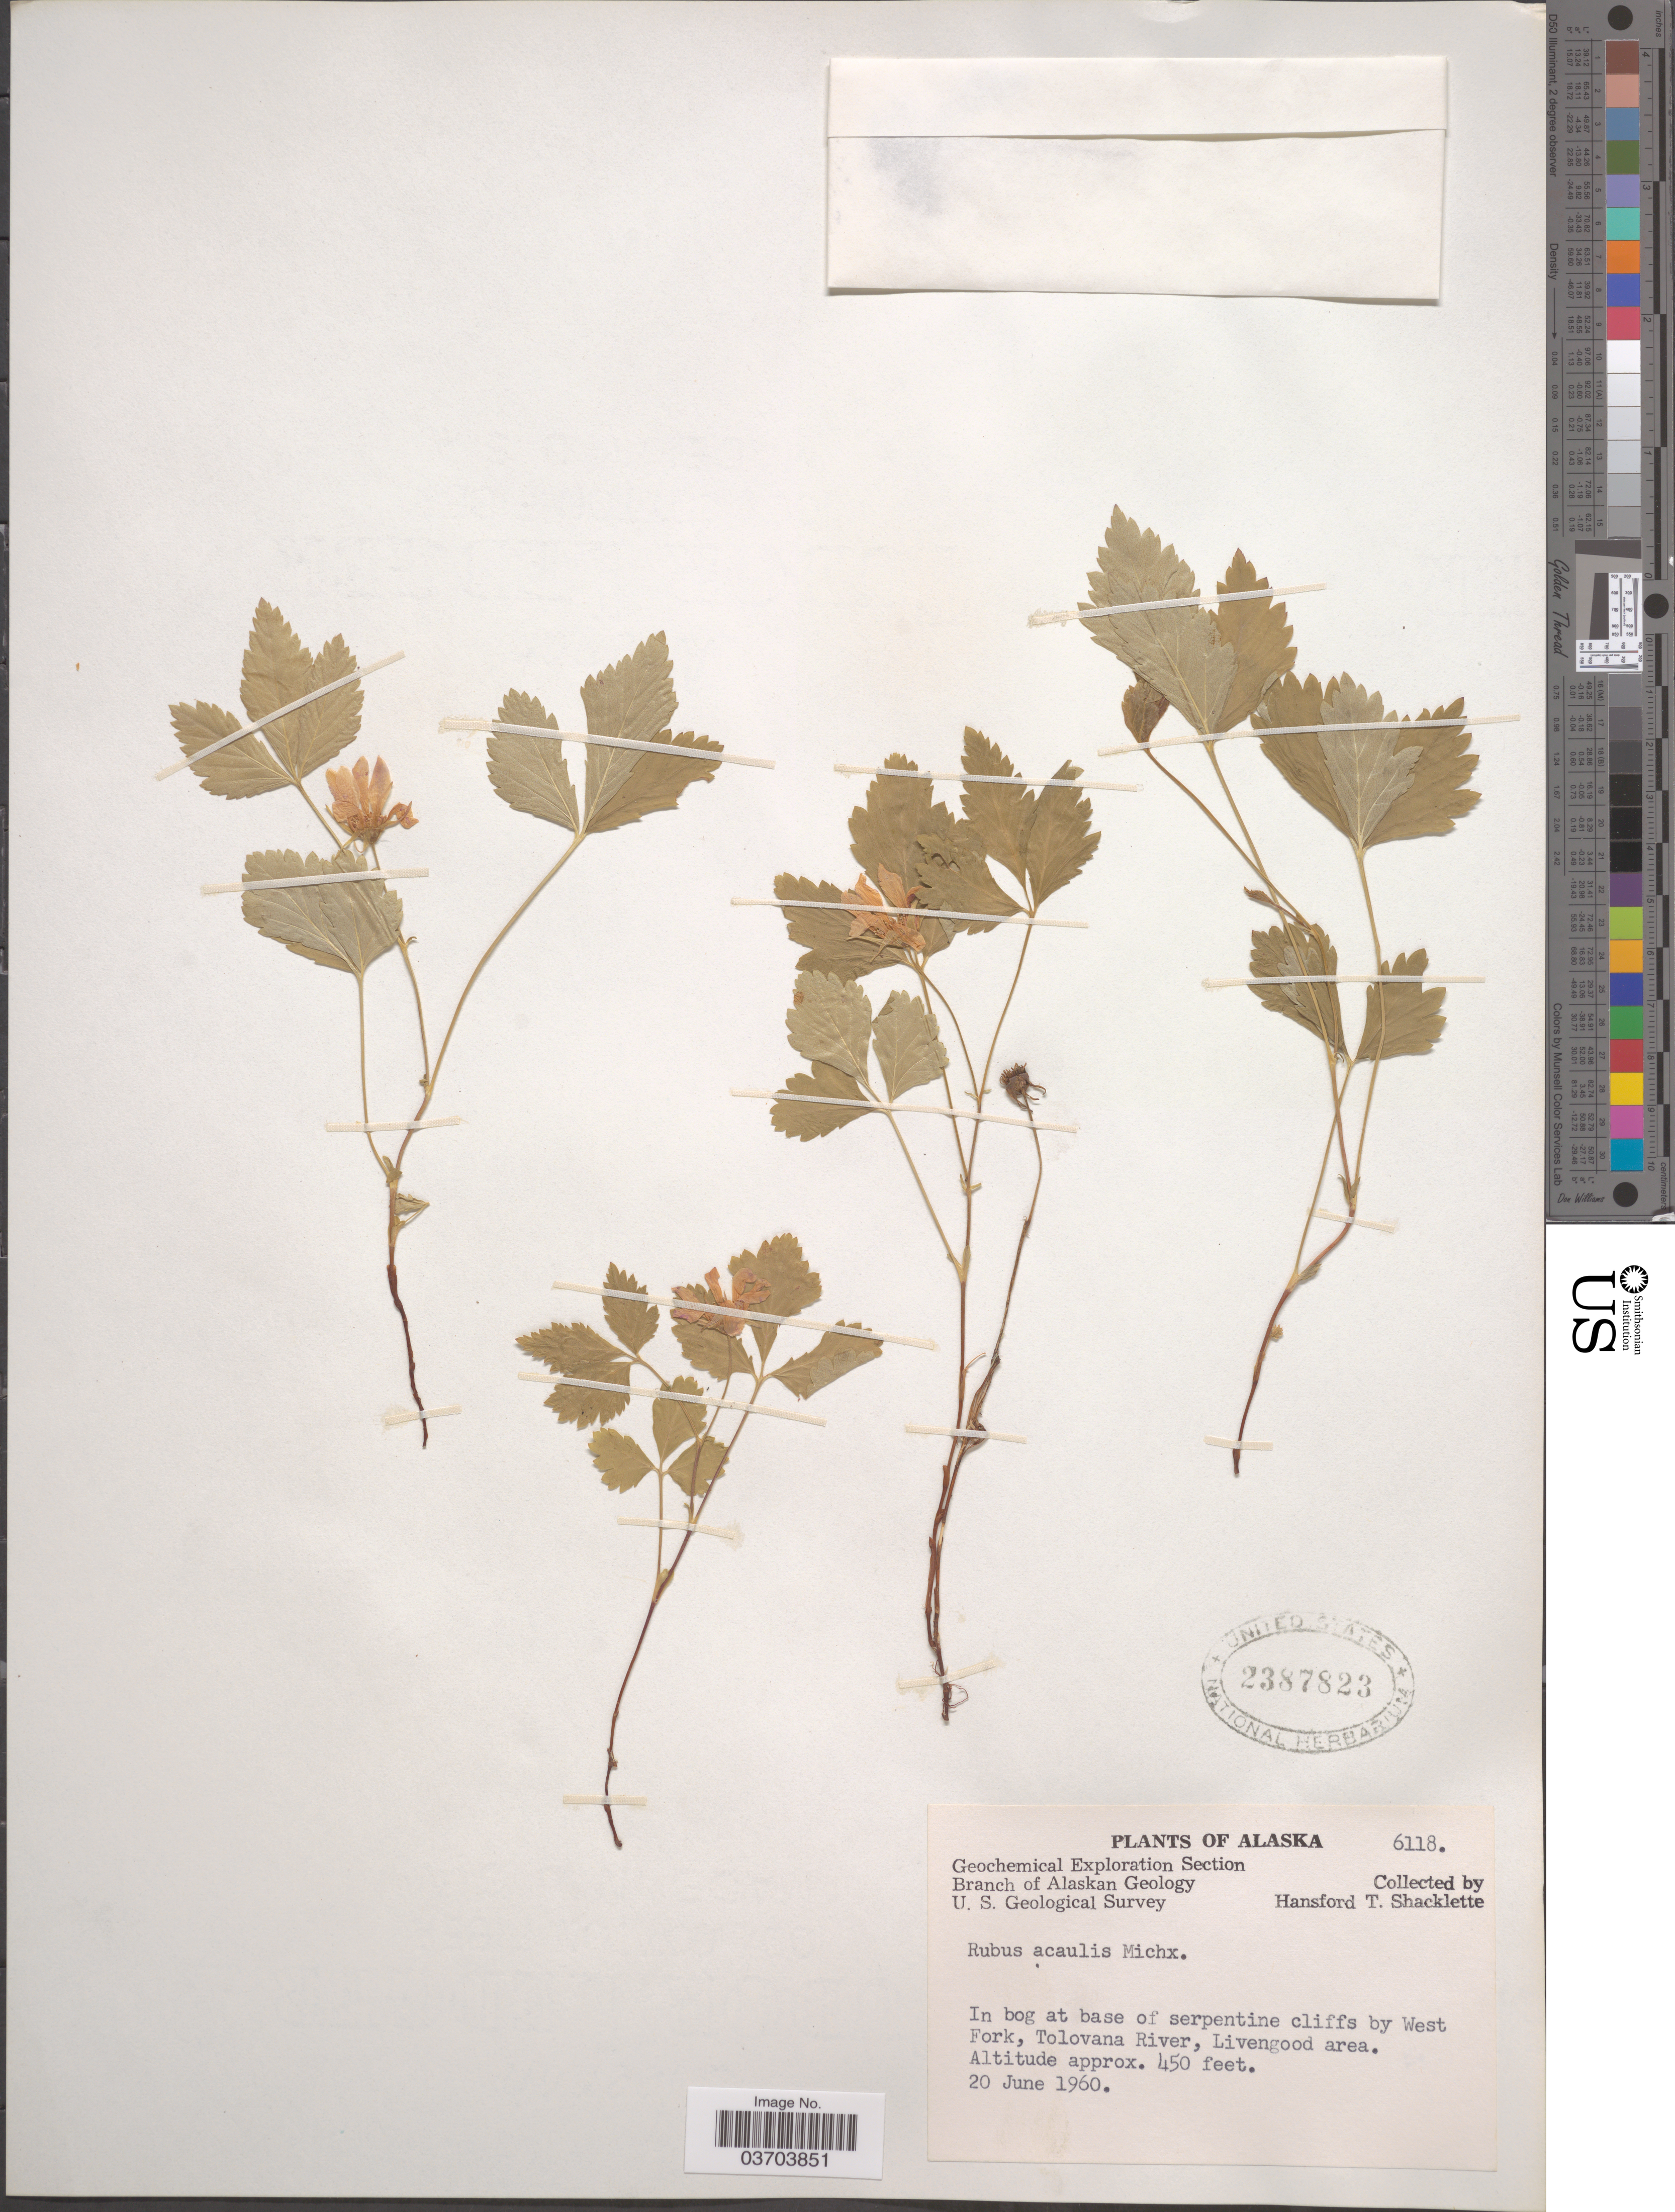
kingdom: Plantae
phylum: Tracheophyta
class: Magnoliopsida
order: Rosales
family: Rosaceae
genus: Rubus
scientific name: Rubus acaulis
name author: Michx.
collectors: H. Shacklette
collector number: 6118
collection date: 1960-06-20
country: United States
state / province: Alaska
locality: In bog at base of serpentine cliffs by West Fork, Tolovana River, Livengood area.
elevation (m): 137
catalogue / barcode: US 2387823